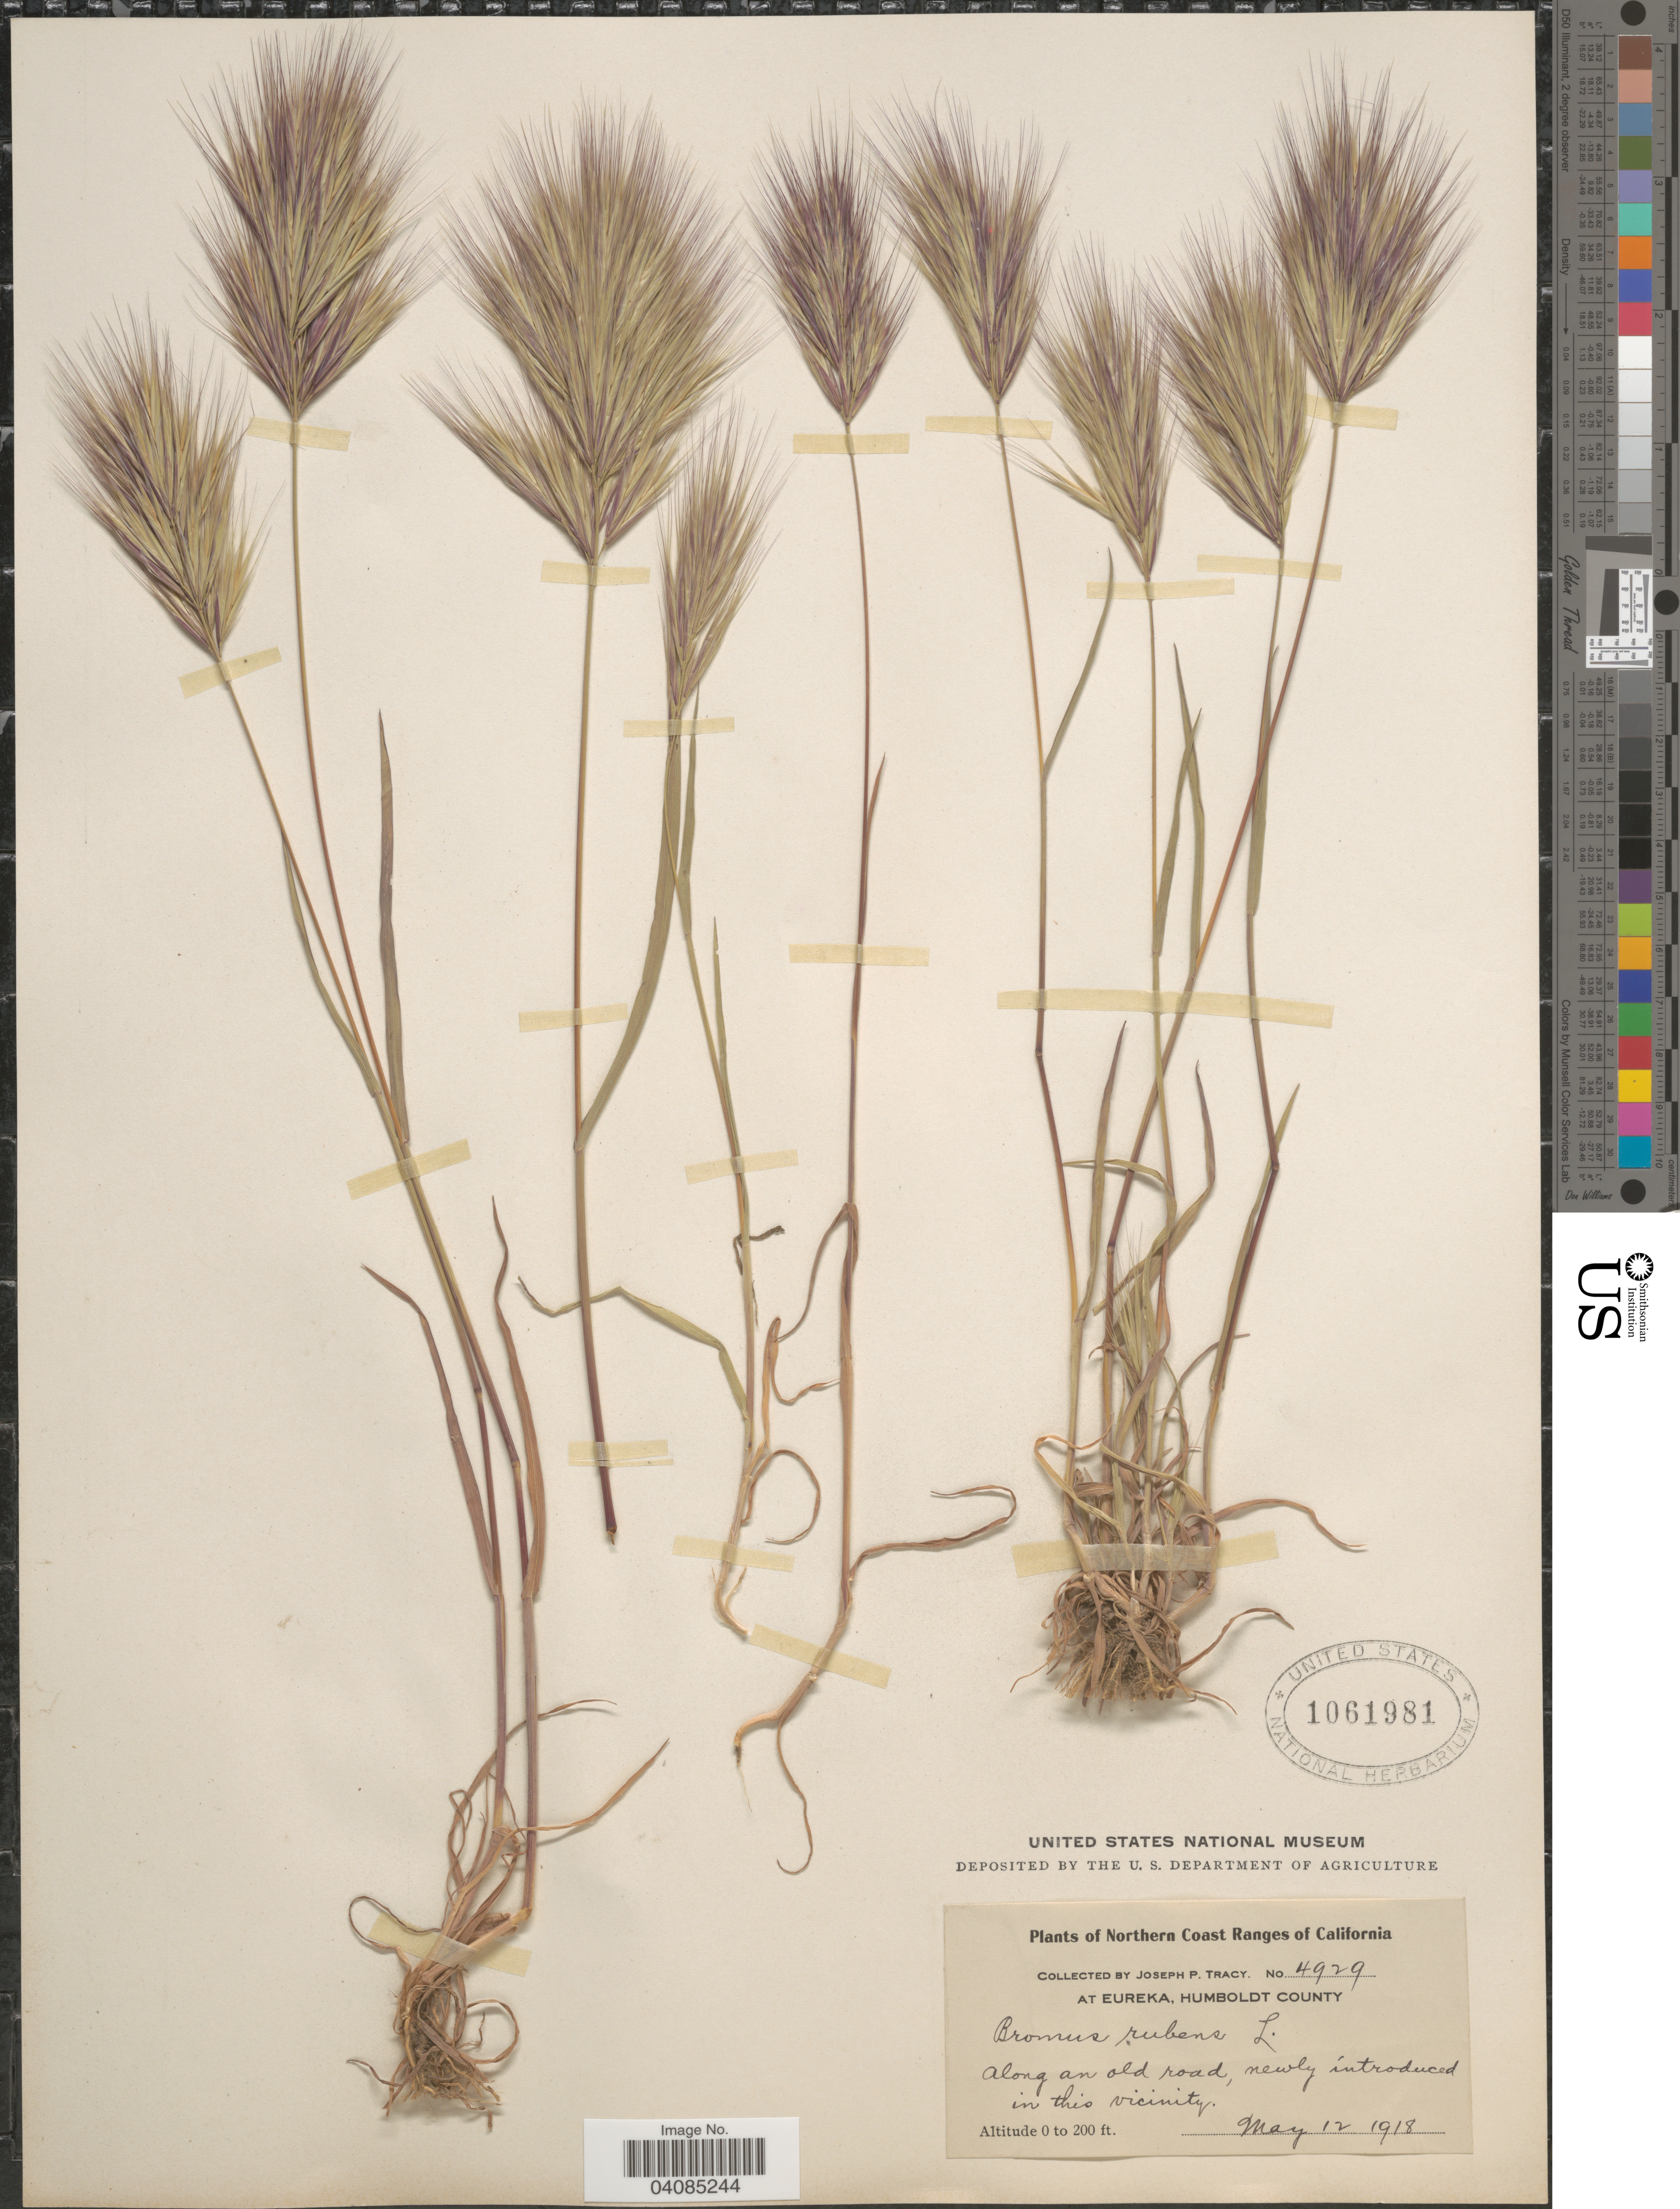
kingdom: Plantae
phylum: Tracheophyta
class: Liliopsida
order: Poales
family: Poaceae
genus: Bromus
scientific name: Bromus rubens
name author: L.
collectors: J. Tracy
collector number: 4929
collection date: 1918-05-12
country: United States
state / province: California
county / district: Humboldt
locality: Northern Coast Ranges of California. At Eureka, Humboldt County. Along an old road, newly introduced in this vicinity.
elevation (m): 0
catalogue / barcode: US 1061981